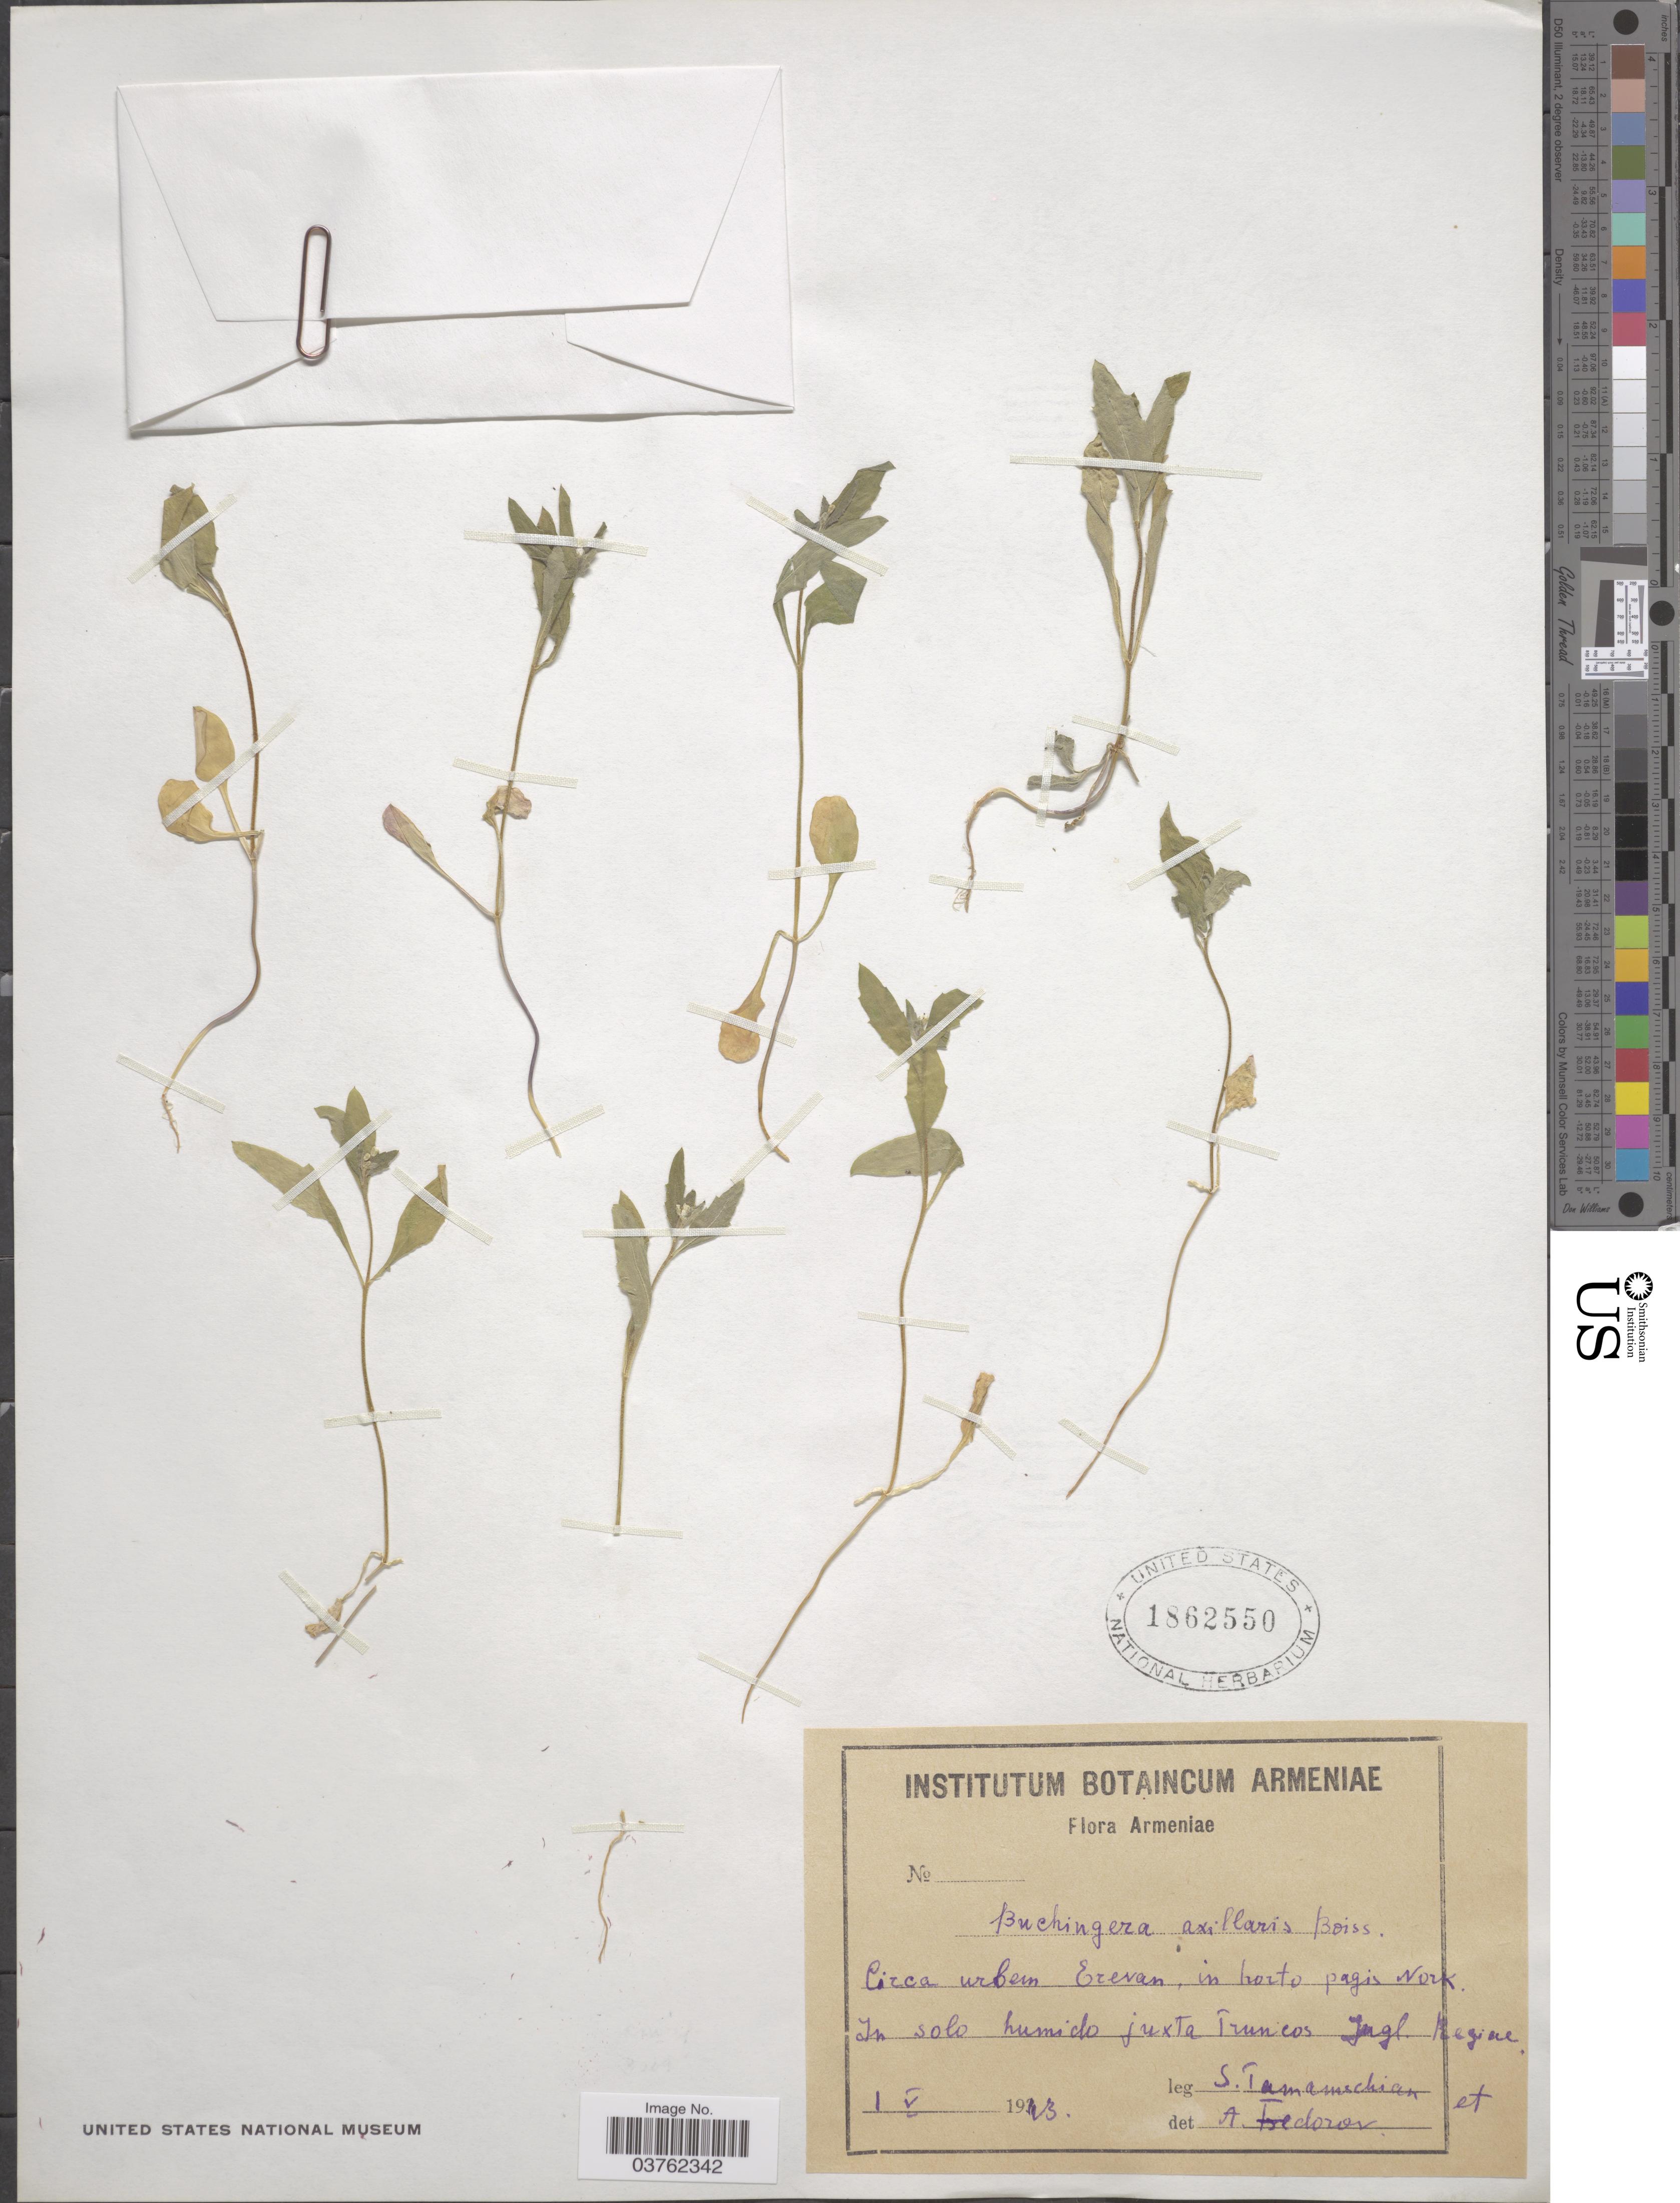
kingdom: Plantae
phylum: Tracheophyta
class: Magnoliopsida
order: Brassicales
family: Brassicaceae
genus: Buchingera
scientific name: Buchingera axillaris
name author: Boiss. & Hohen.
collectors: S. Tamamschian & A. Fedorov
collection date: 1943-05-01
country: Armenia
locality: Armenicae. Circa urbem Erevan, in horto pagis Nork. In solo humido juxta Truncos Ingl. Regine. [interpreted]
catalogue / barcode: US 1862550